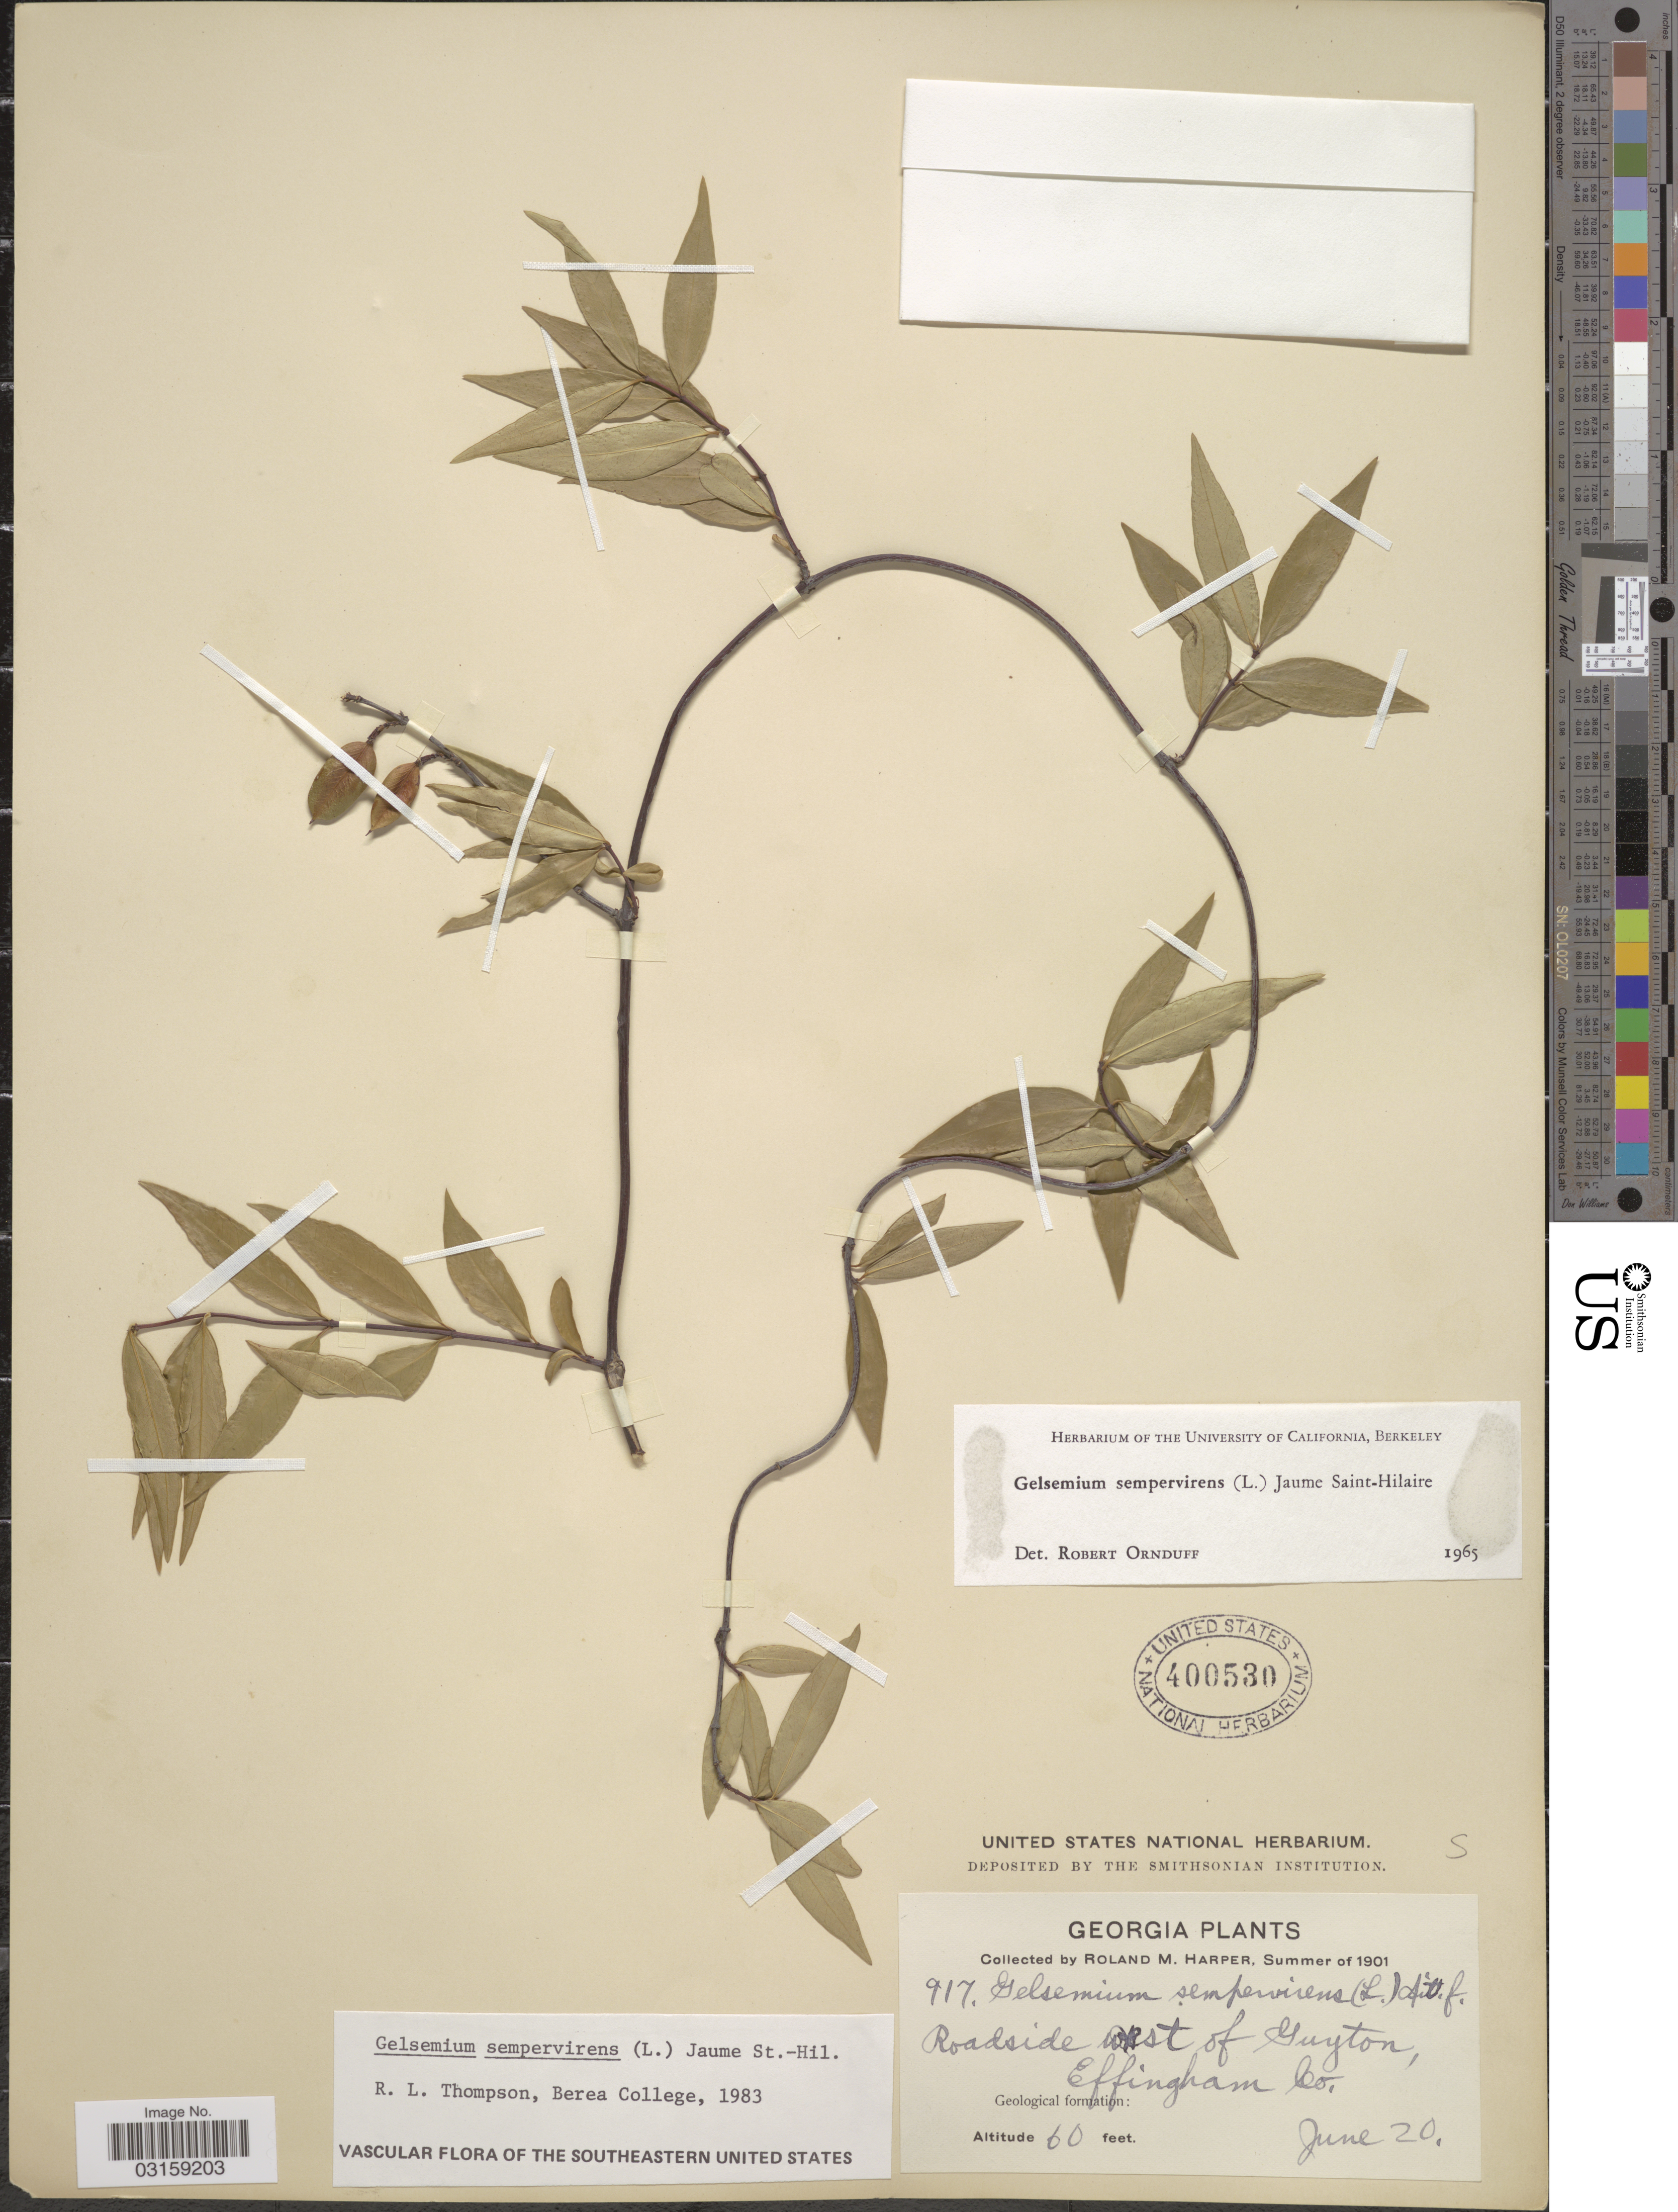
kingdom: Plantae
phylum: Tracheophyta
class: Magnoliopsida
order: Gentianales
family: Gelsemiaceae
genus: Gelsemium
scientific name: Gelsemium sempervirens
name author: (L.) J. St.-Hil.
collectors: R. M. Harper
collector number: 917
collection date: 1901-06-20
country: United States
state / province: Georgia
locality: Roadside west of Guyton, Effingham Co.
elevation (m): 18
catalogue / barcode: US 400530